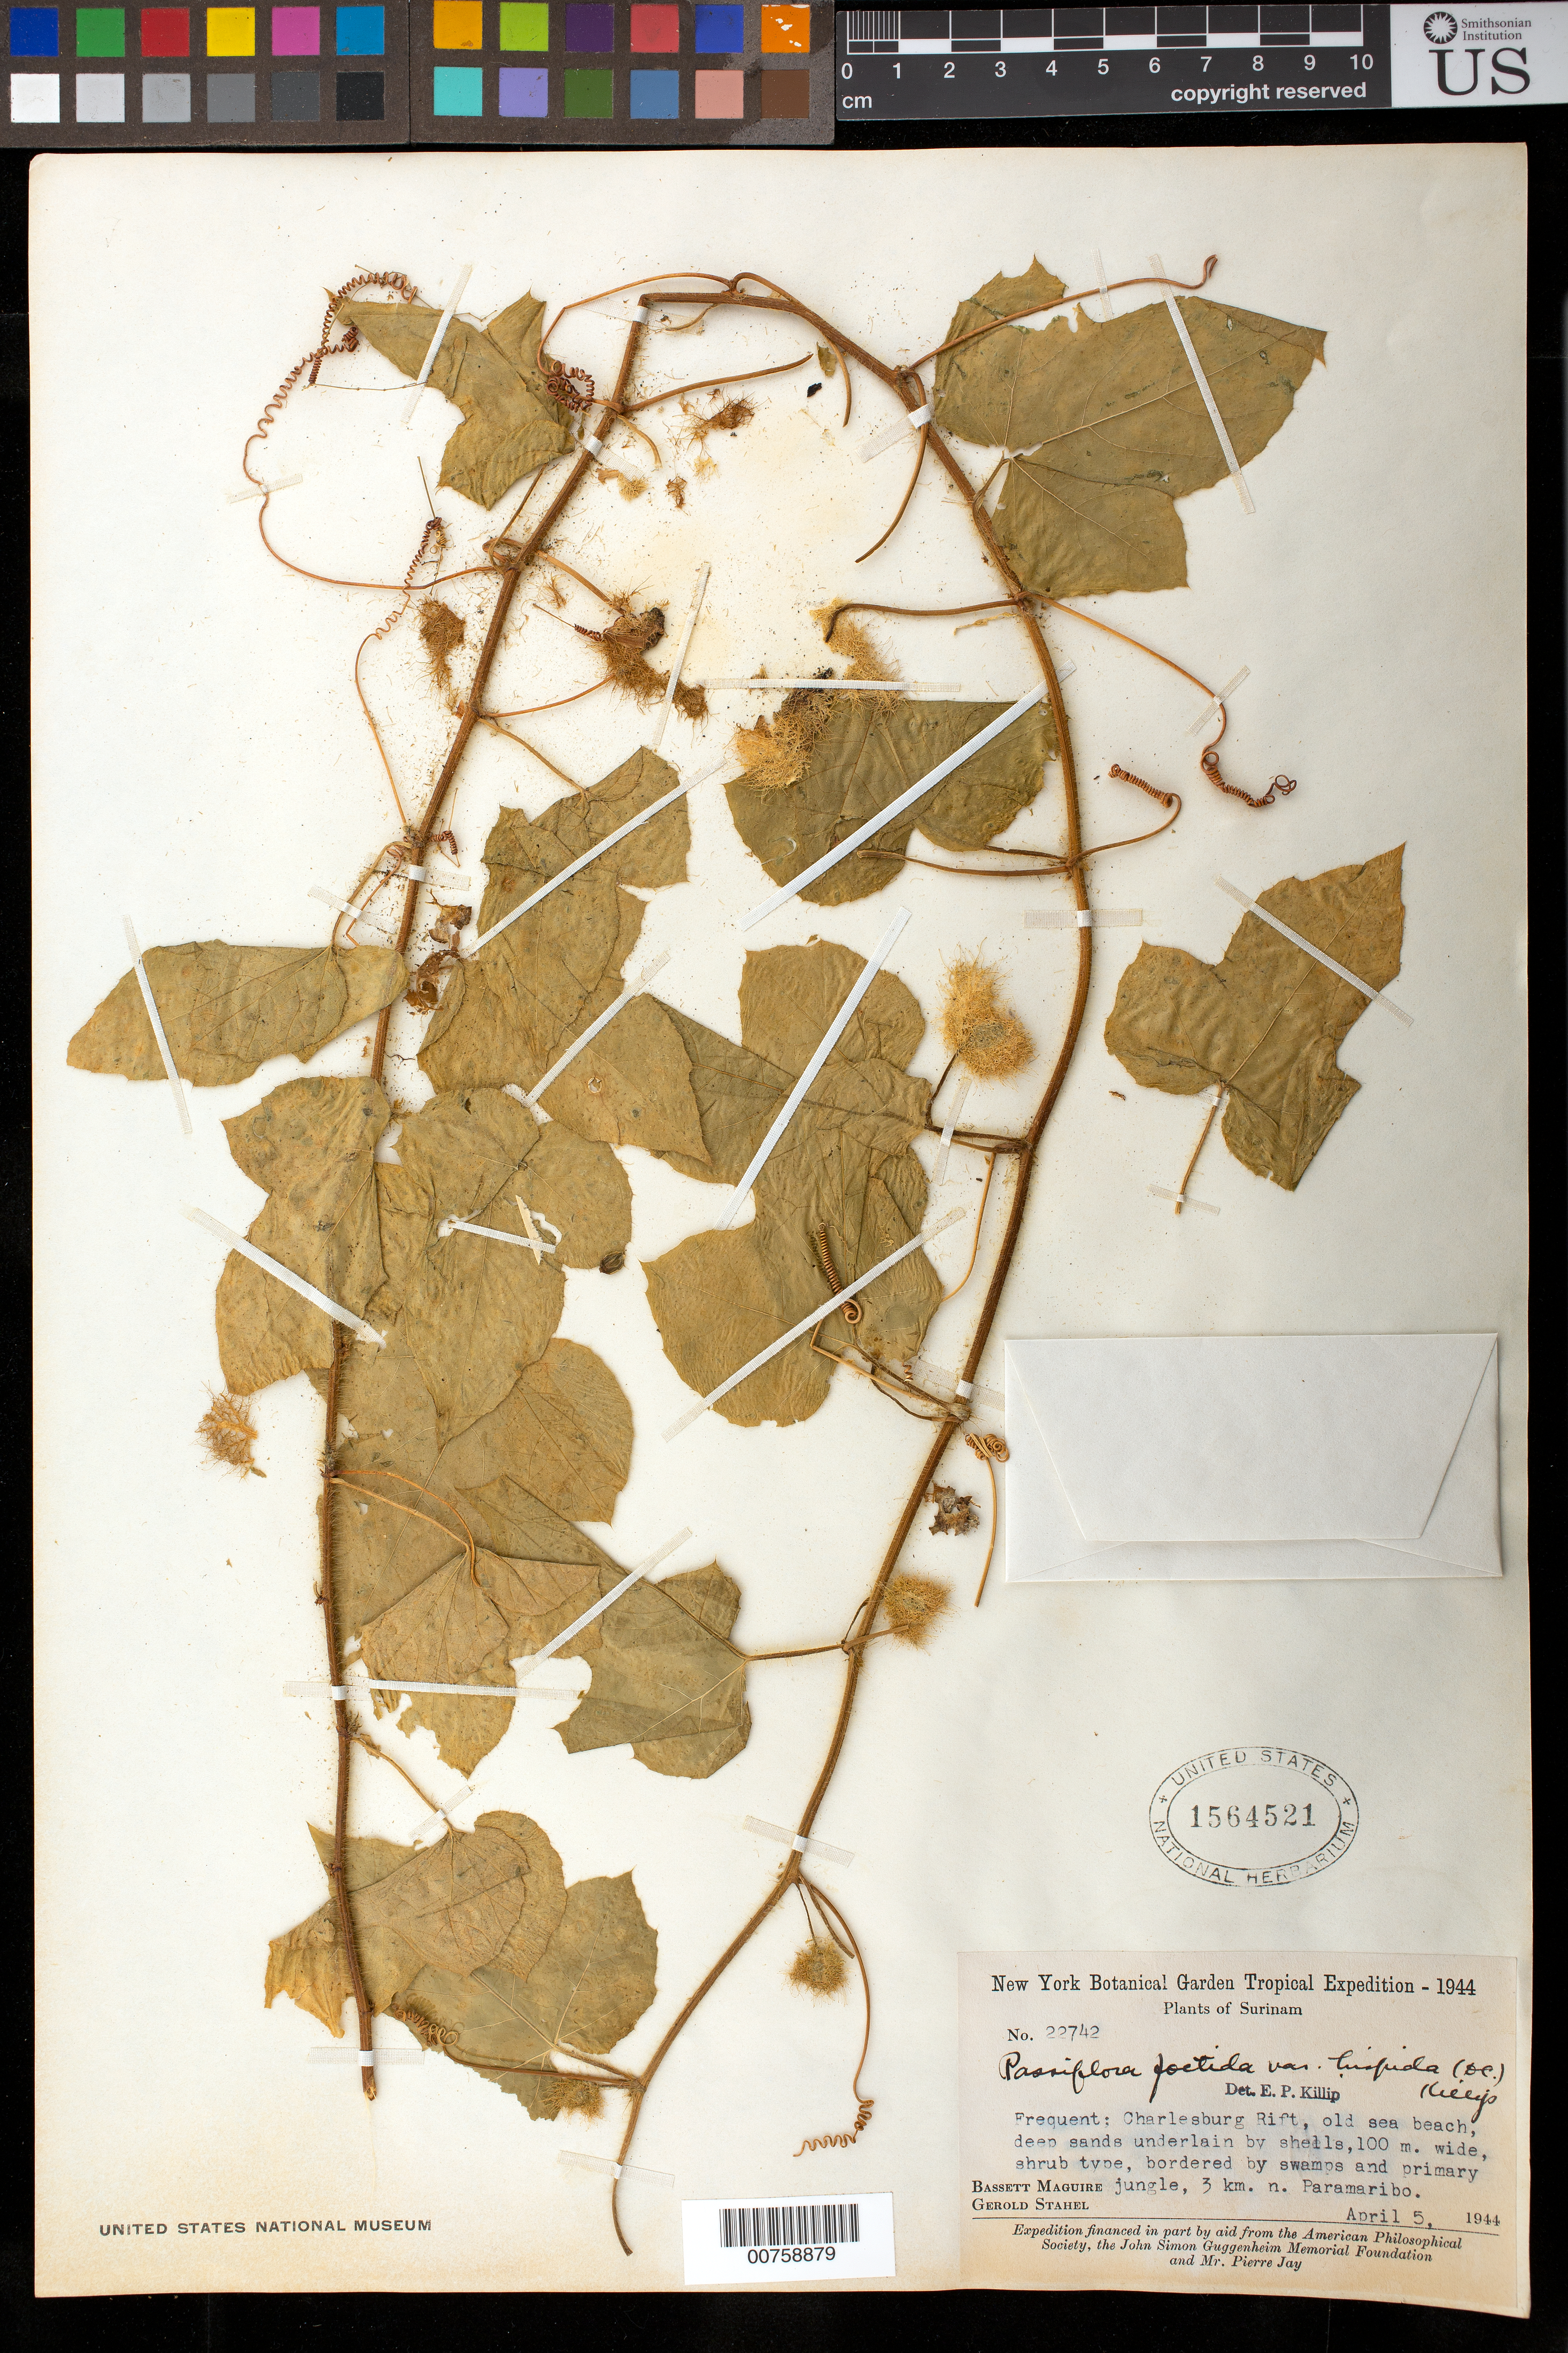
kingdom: Plantae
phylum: Tracheophyta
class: Magnoliopsida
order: Malpighiales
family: Passifloraceae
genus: Passiflora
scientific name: Passiflora foetida var. hispida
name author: (DC. ex Triana & Planch.) Killip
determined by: Feuillet, C.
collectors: B. Maguire & G. Stahel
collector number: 22742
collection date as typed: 5-Apr-44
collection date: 1944-04-05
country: Suriname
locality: Paramaribo, 3 km N of, Charlesburg Rift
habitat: Old sea beach, deep sands underlain by shells, 100 m wide, shrub type, bordered by swamps and primary jungle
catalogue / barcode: US 1564521